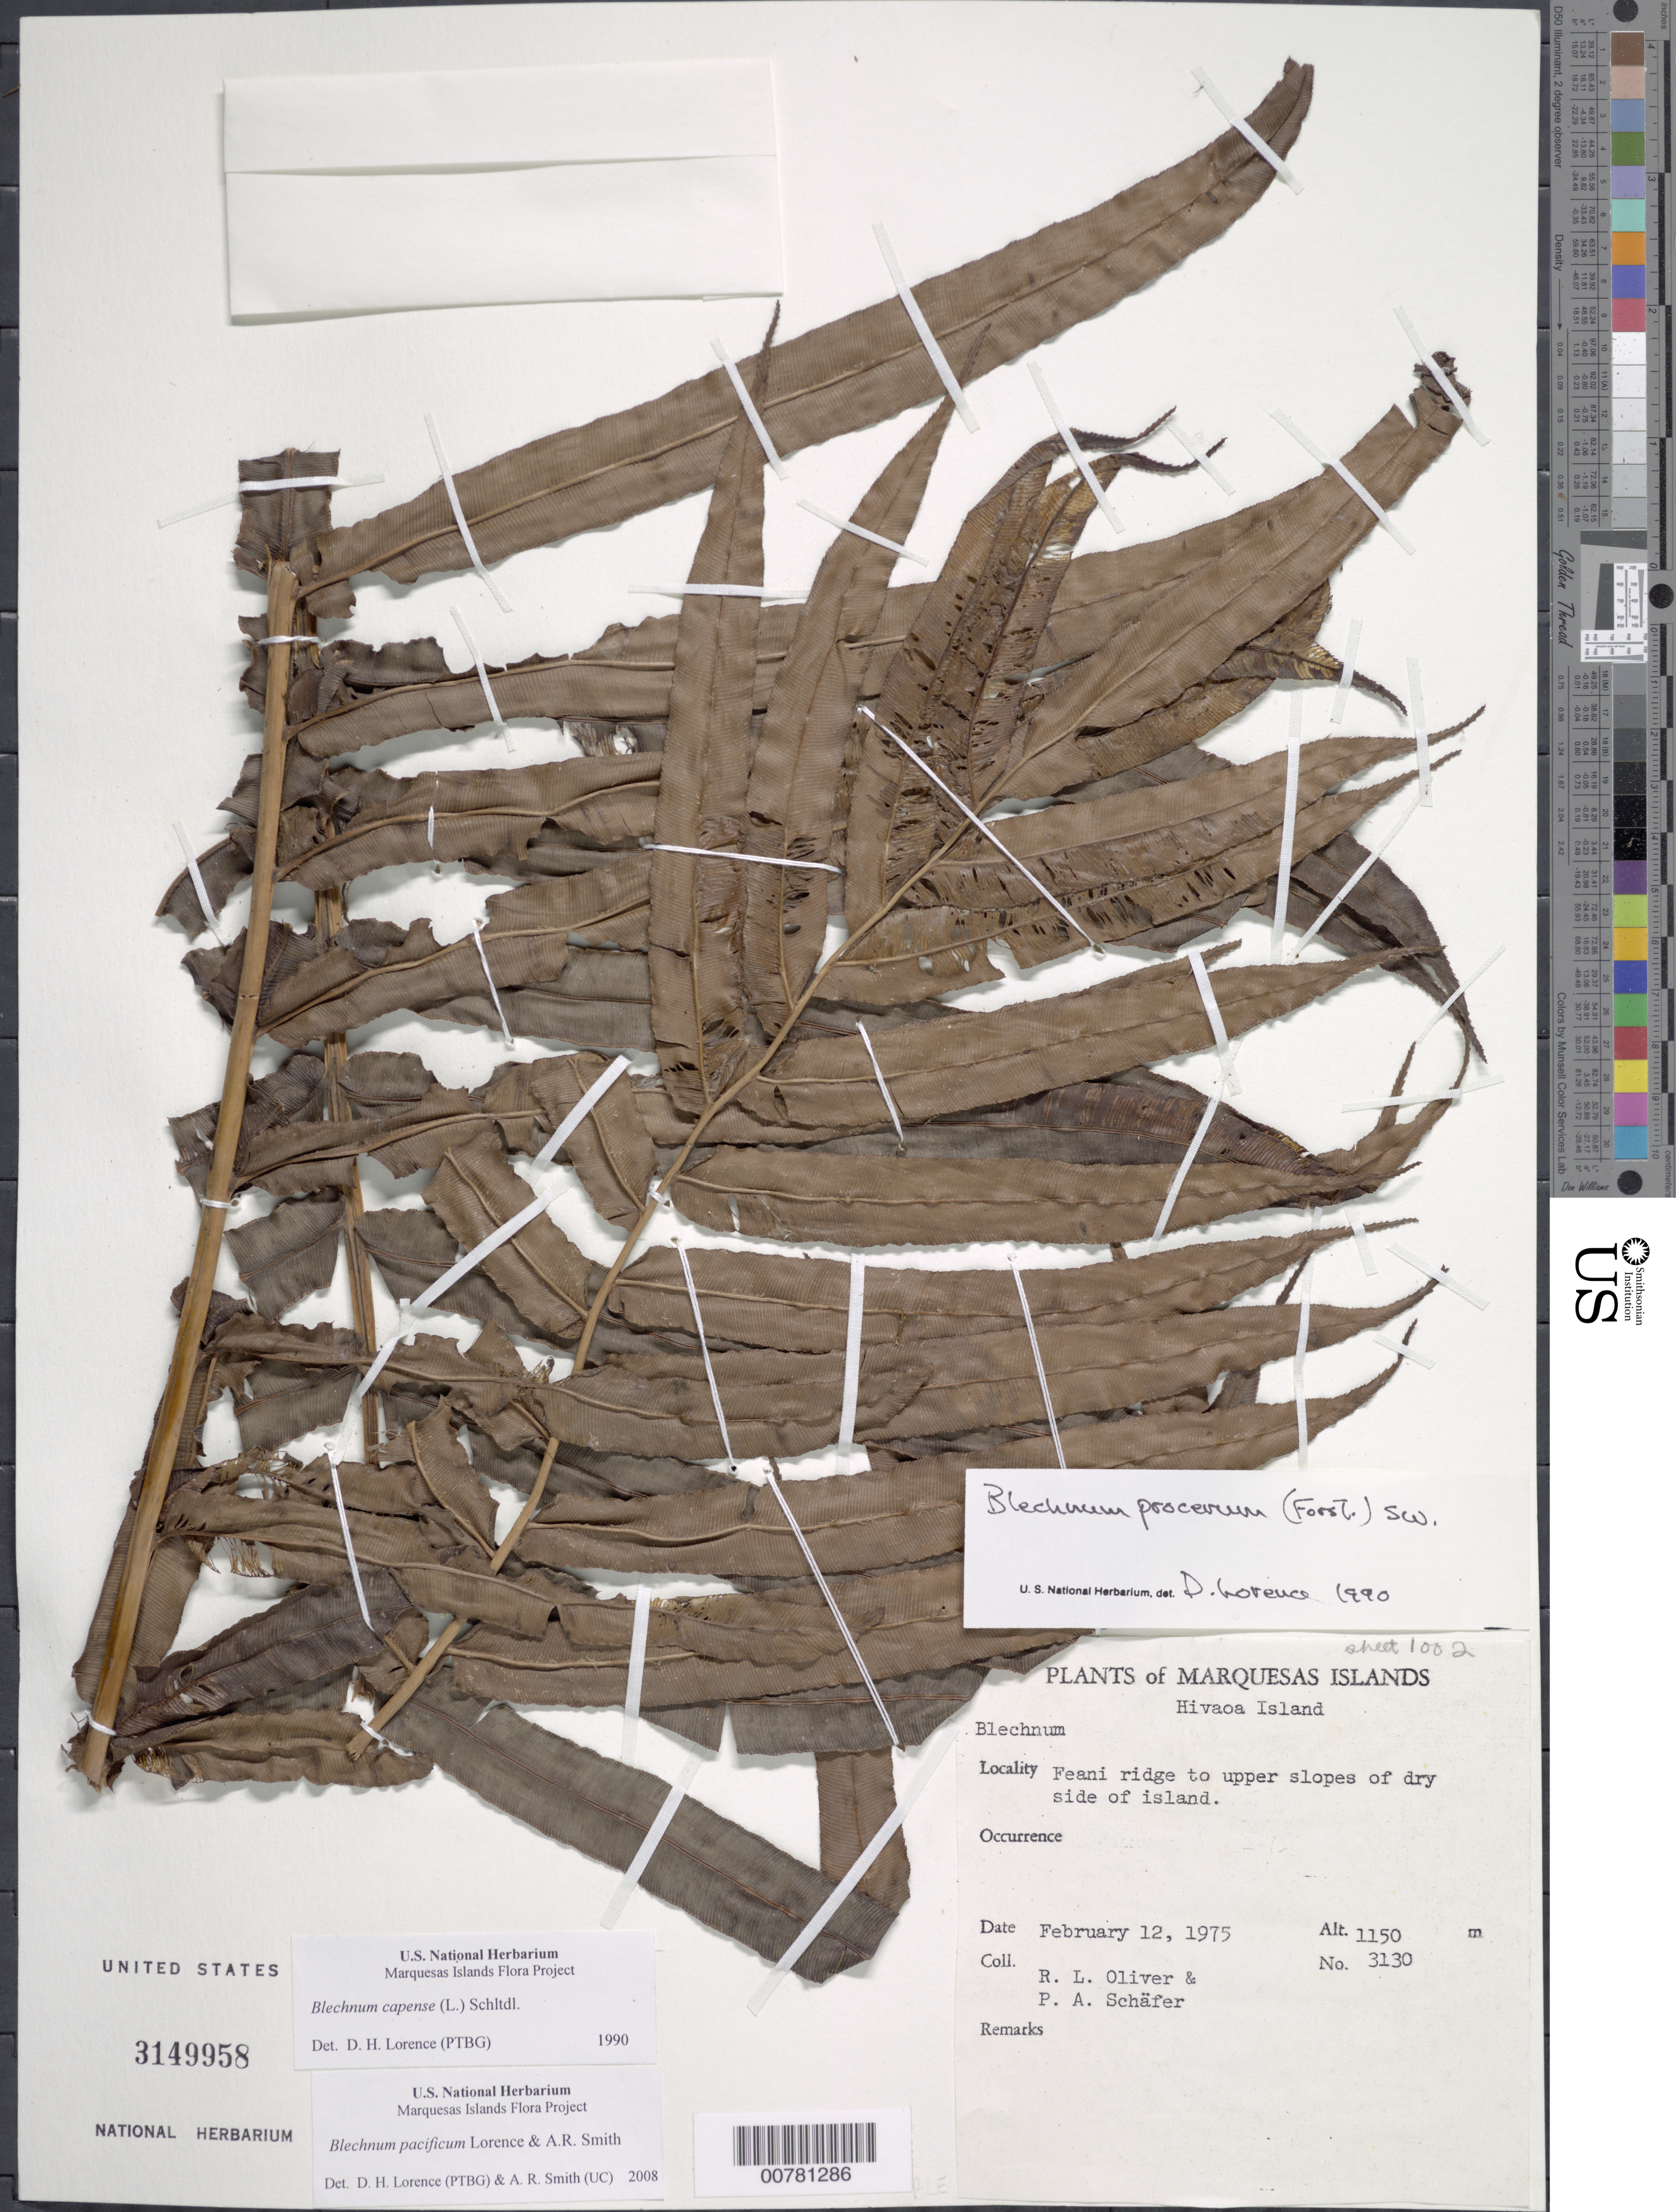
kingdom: Plantae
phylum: Tracheophyta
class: Polypodiopsida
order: Polypodiales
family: Blechnaceae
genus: Blechnum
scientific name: Blechnum pacificum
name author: Lorence & A.R. Sm.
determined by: Lorence, David H.; Smith, A. R.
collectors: R. L. Oliver & P. A. Schäfer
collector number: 3130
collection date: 1975-02-12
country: French Polynesia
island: Hiva Oa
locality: Feani ridge to upper slopes of dry side of island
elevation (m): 1150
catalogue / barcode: US 3149958